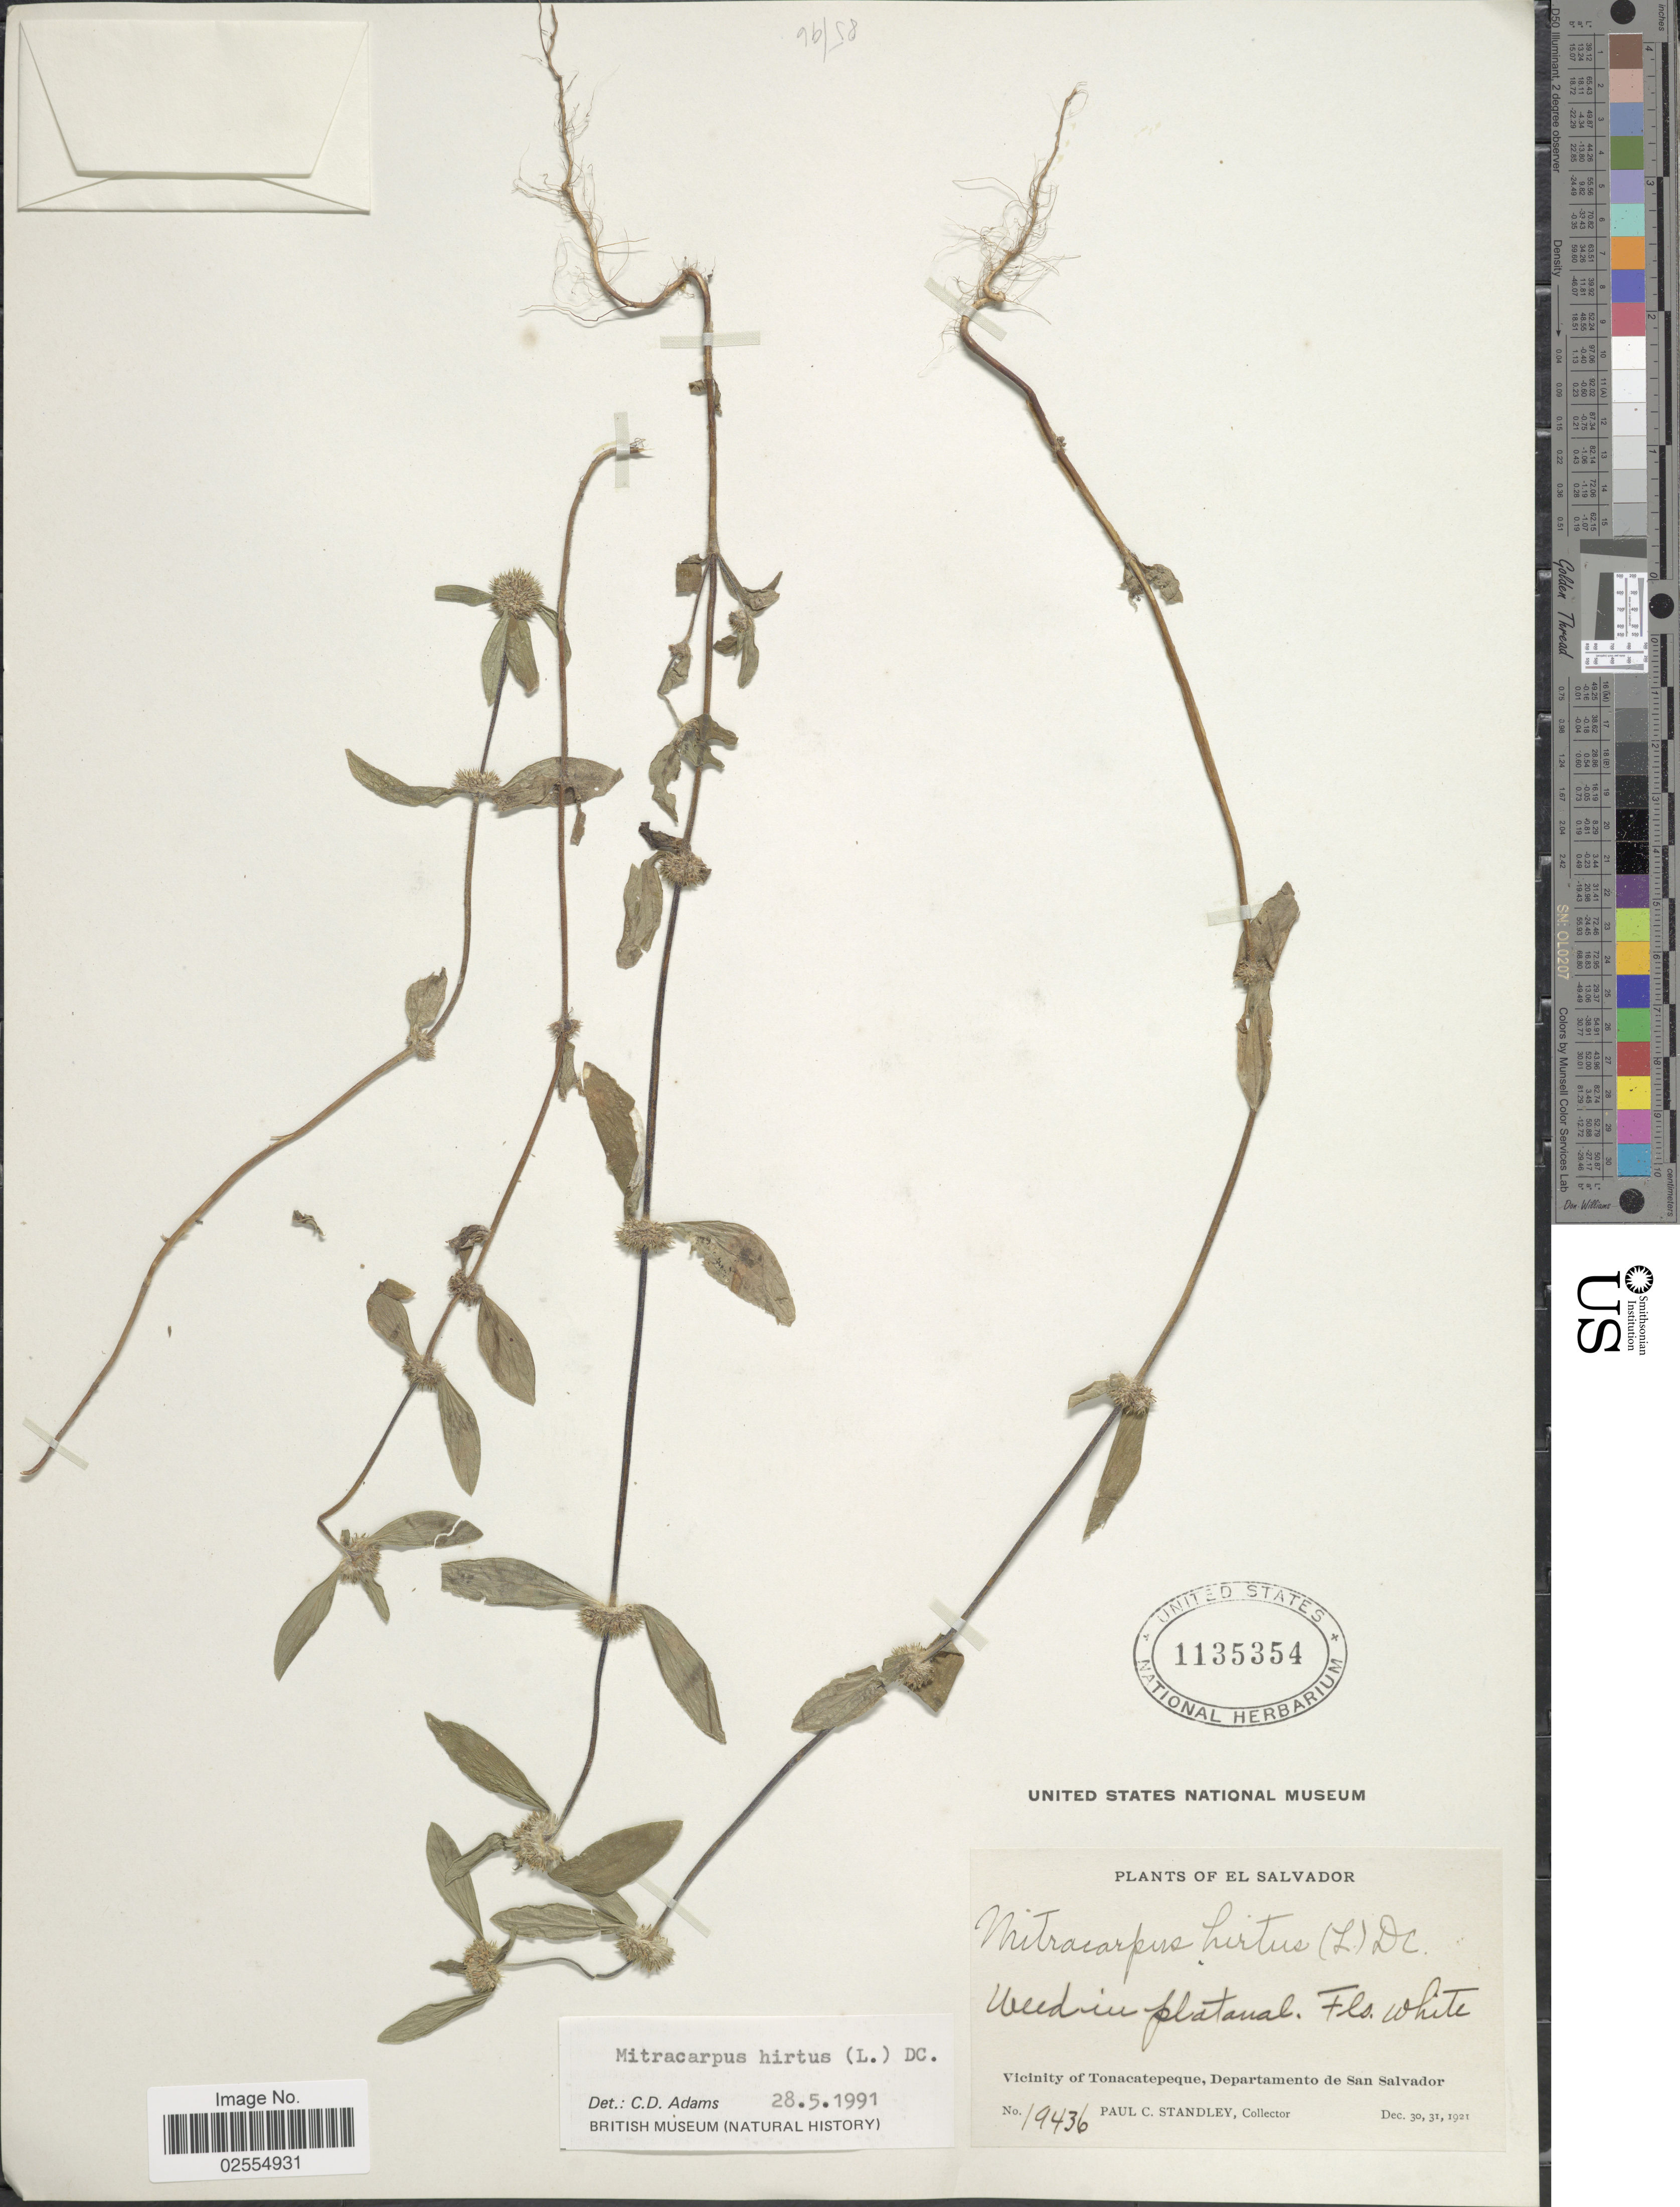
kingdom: Plantae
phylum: Tracheophyta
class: Magnoliopsida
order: Gentianales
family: Rubiaceae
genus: Mitracarpus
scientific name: Mitracarpus hirtus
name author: (L.) DC.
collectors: P. C. Standley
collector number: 19436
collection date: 1921-12-30/1921-12-31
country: El Salvador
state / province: San Salvador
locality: Vicinity of Tonacatepeque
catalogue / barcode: US 1135354